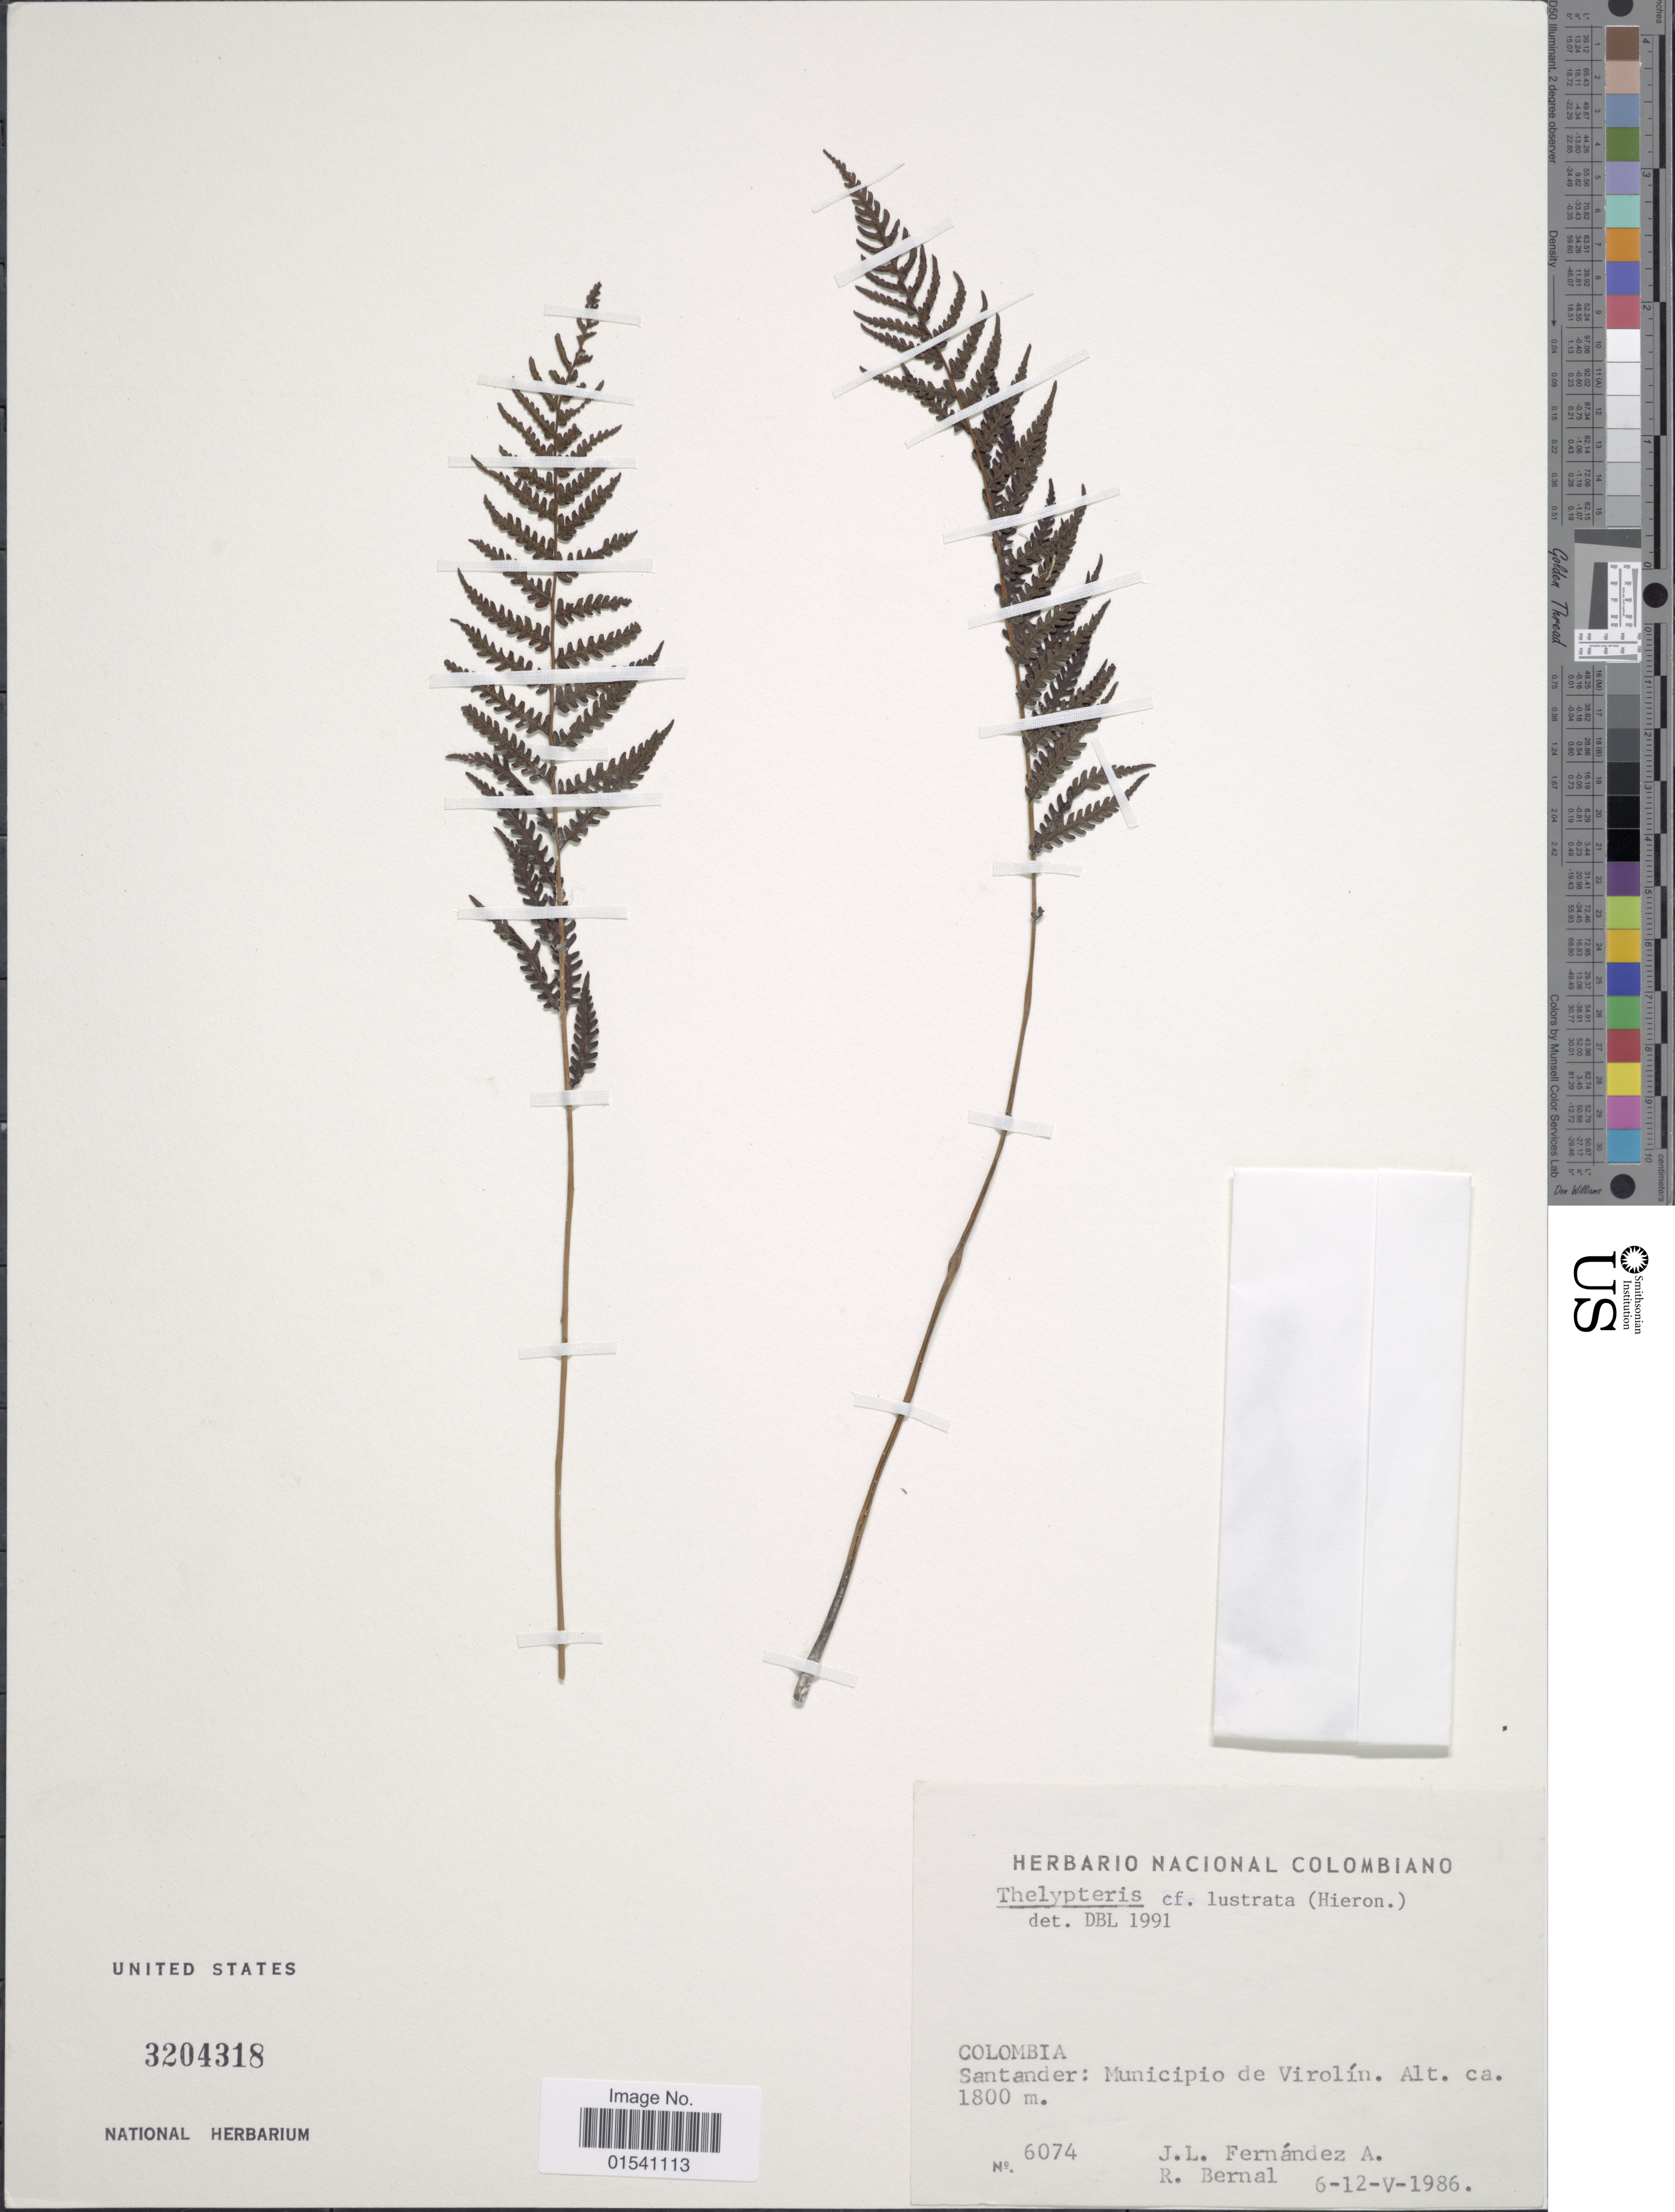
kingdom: Plantae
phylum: Tracheophyta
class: Polypodiopsida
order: Polypodiales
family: Thelypteridaceae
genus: Amauropelta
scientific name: Amauropelta sp.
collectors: J. Fernandez & R. Bernal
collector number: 6074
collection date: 1986-05-06/1986-05-12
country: Colombia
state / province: Santander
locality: Municipio de Virolín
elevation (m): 1800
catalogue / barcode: US 3204318